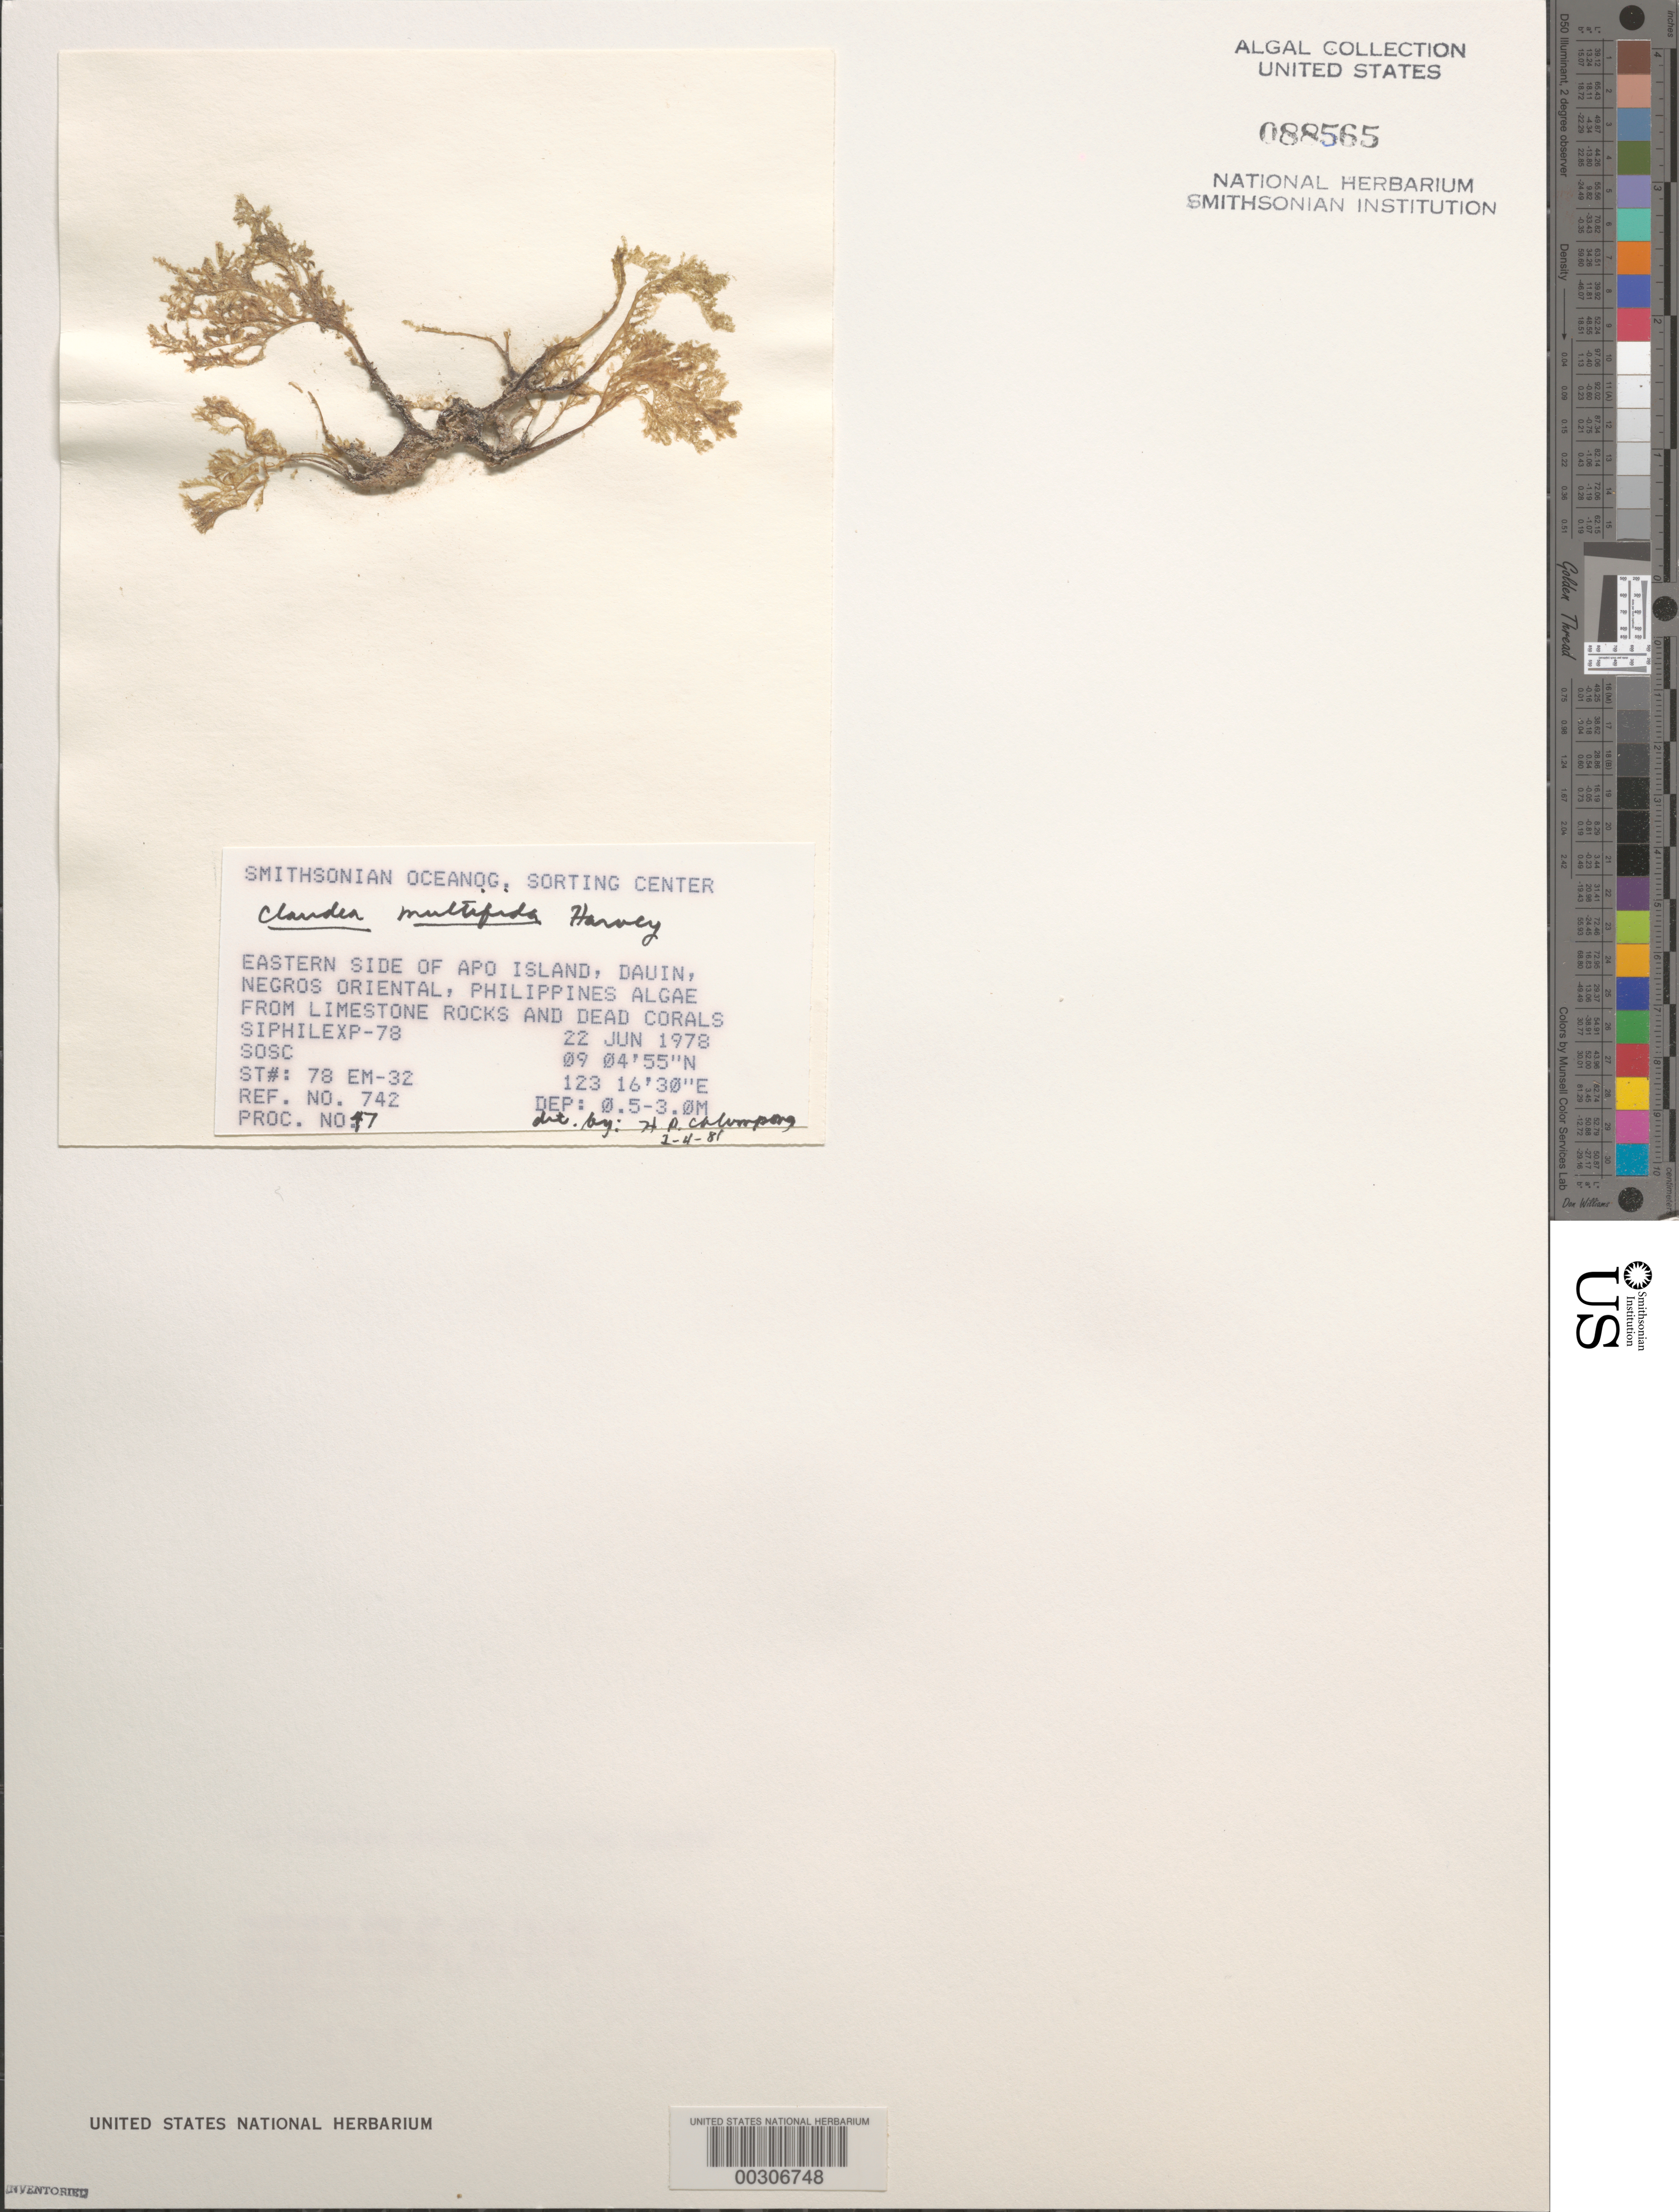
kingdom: Plantae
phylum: Rhodophyta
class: Florideophyceae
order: Ceramiales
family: Delesseriaceae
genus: Claudea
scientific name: Claudea multifida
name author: Harv.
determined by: Calumpong, H. P.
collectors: SOSC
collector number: Station 78 Em-32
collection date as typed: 22 Jun 1978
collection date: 1978-06-22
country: Philippines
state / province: Central Visayas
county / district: Negros Oriental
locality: Apo island, dauin, negros oriental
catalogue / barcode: US 88565